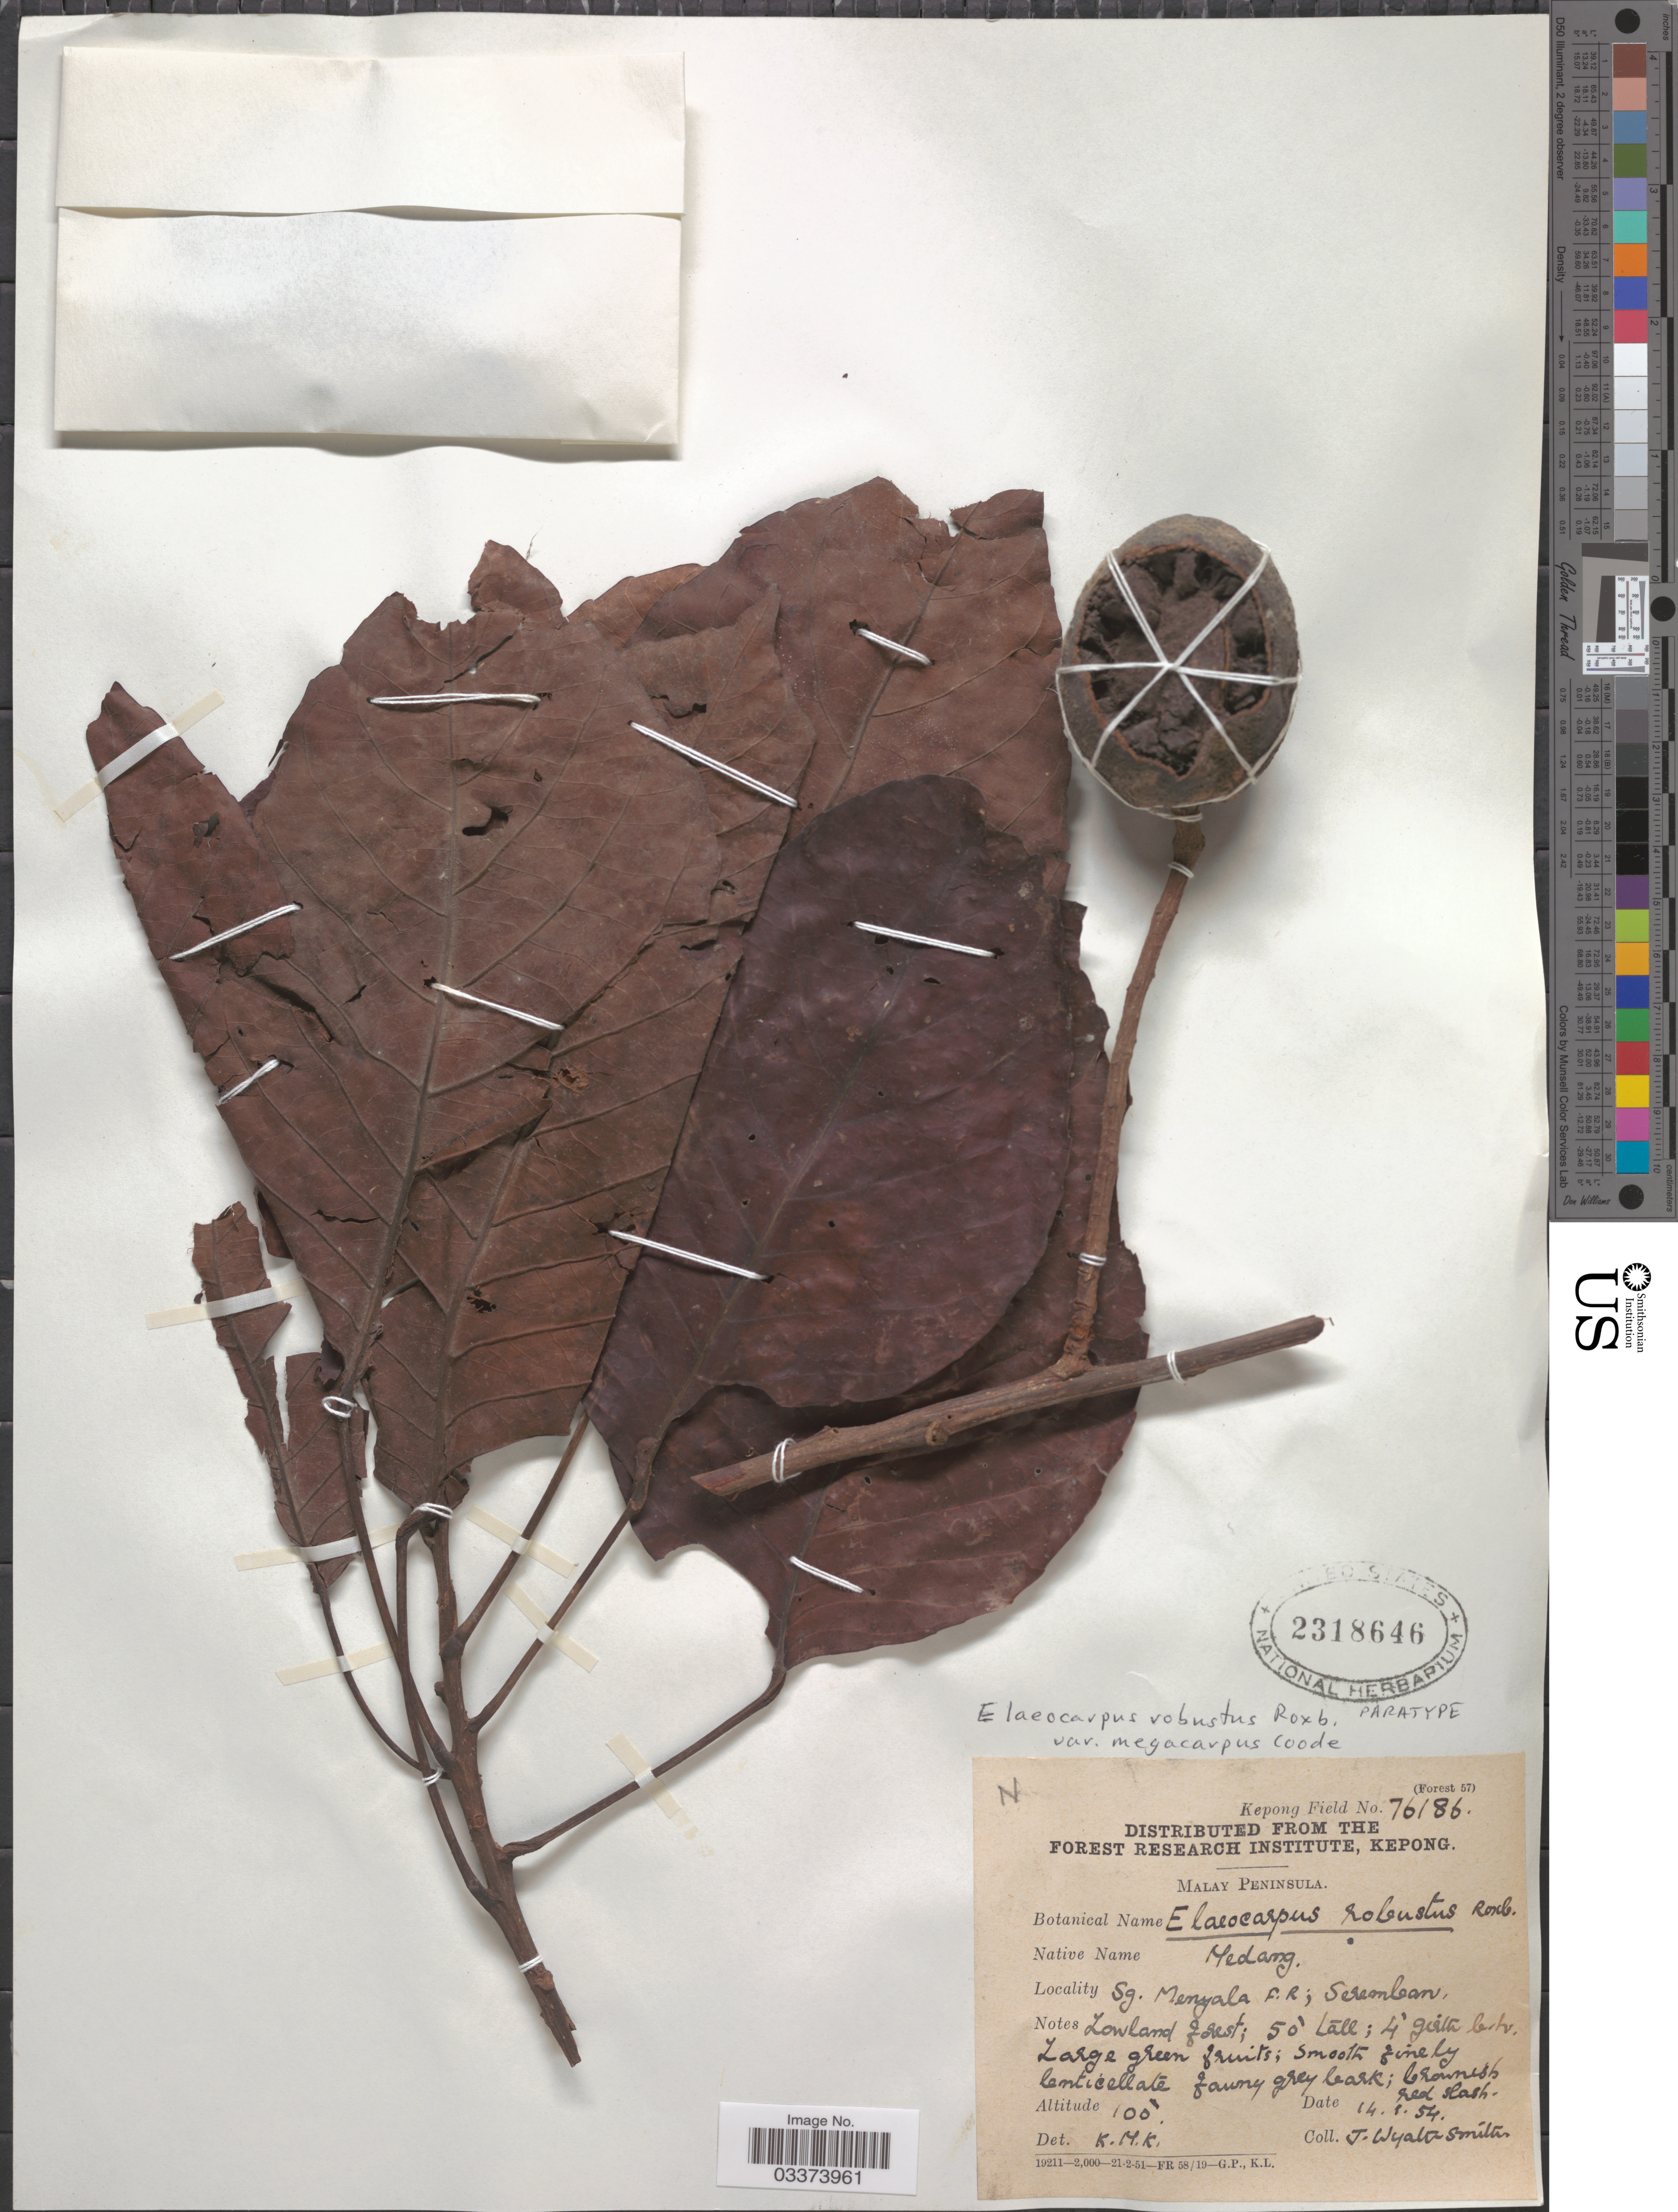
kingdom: Plantae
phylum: Tracheophyta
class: Magnoliopsida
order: Oxalidales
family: Elaeocarpaceae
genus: Elaeocarpus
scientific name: Elaeocarpus robustus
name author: Roxb.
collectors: J. Wyatt-Smith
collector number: Kepong Field 76186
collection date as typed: Transcribed d/m/y: 14/1/54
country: Malaysia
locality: Malay Peninsula. Sg. Menyala F.R; Seremban.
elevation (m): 30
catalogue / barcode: US 2318646